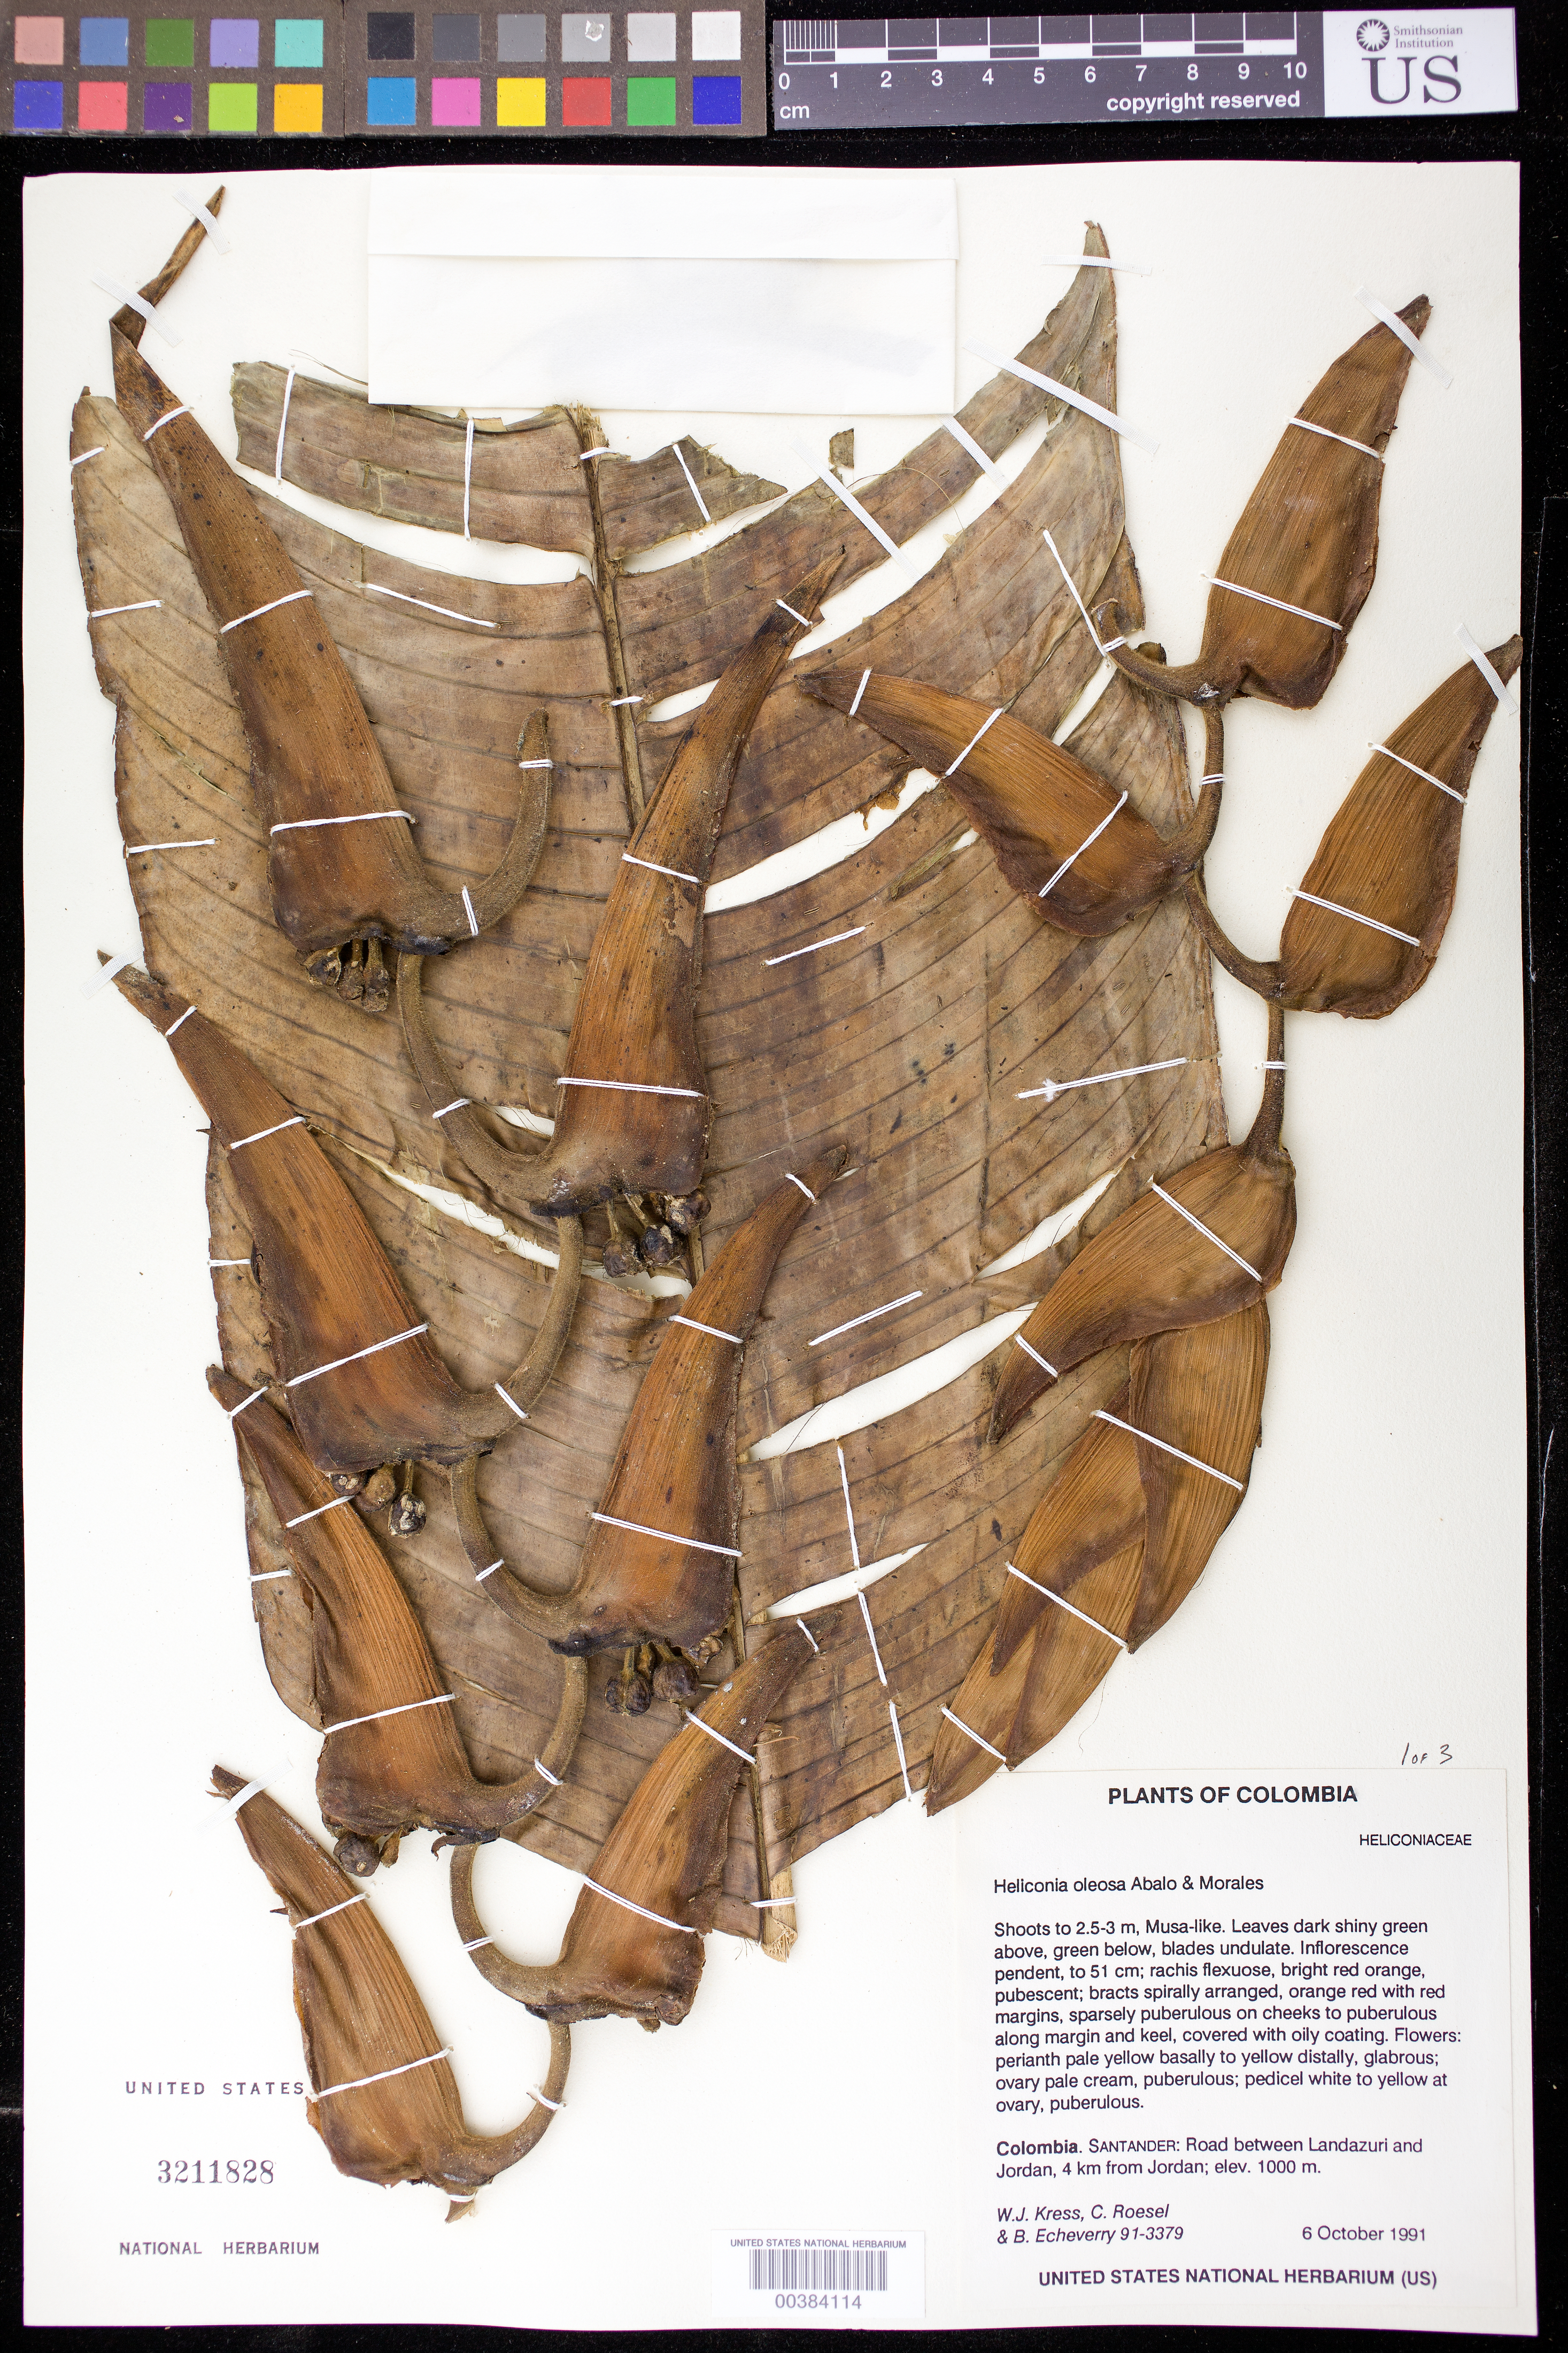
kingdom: Plantae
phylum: Tracheophyta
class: Liliopsida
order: Zingiberales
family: Heliconiaceae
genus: Heliconia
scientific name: Heliconia oleosa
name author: Abalo & G. Morales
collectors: W. J. Kress, C. S. Roesel & B. Echeverry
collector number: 91-3379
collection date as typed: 06 Oct 1991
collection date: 1991-10-06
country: Colombia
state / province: Santander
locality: Between Landazuri and Jordan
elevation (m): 1000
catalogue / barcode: US 3211828